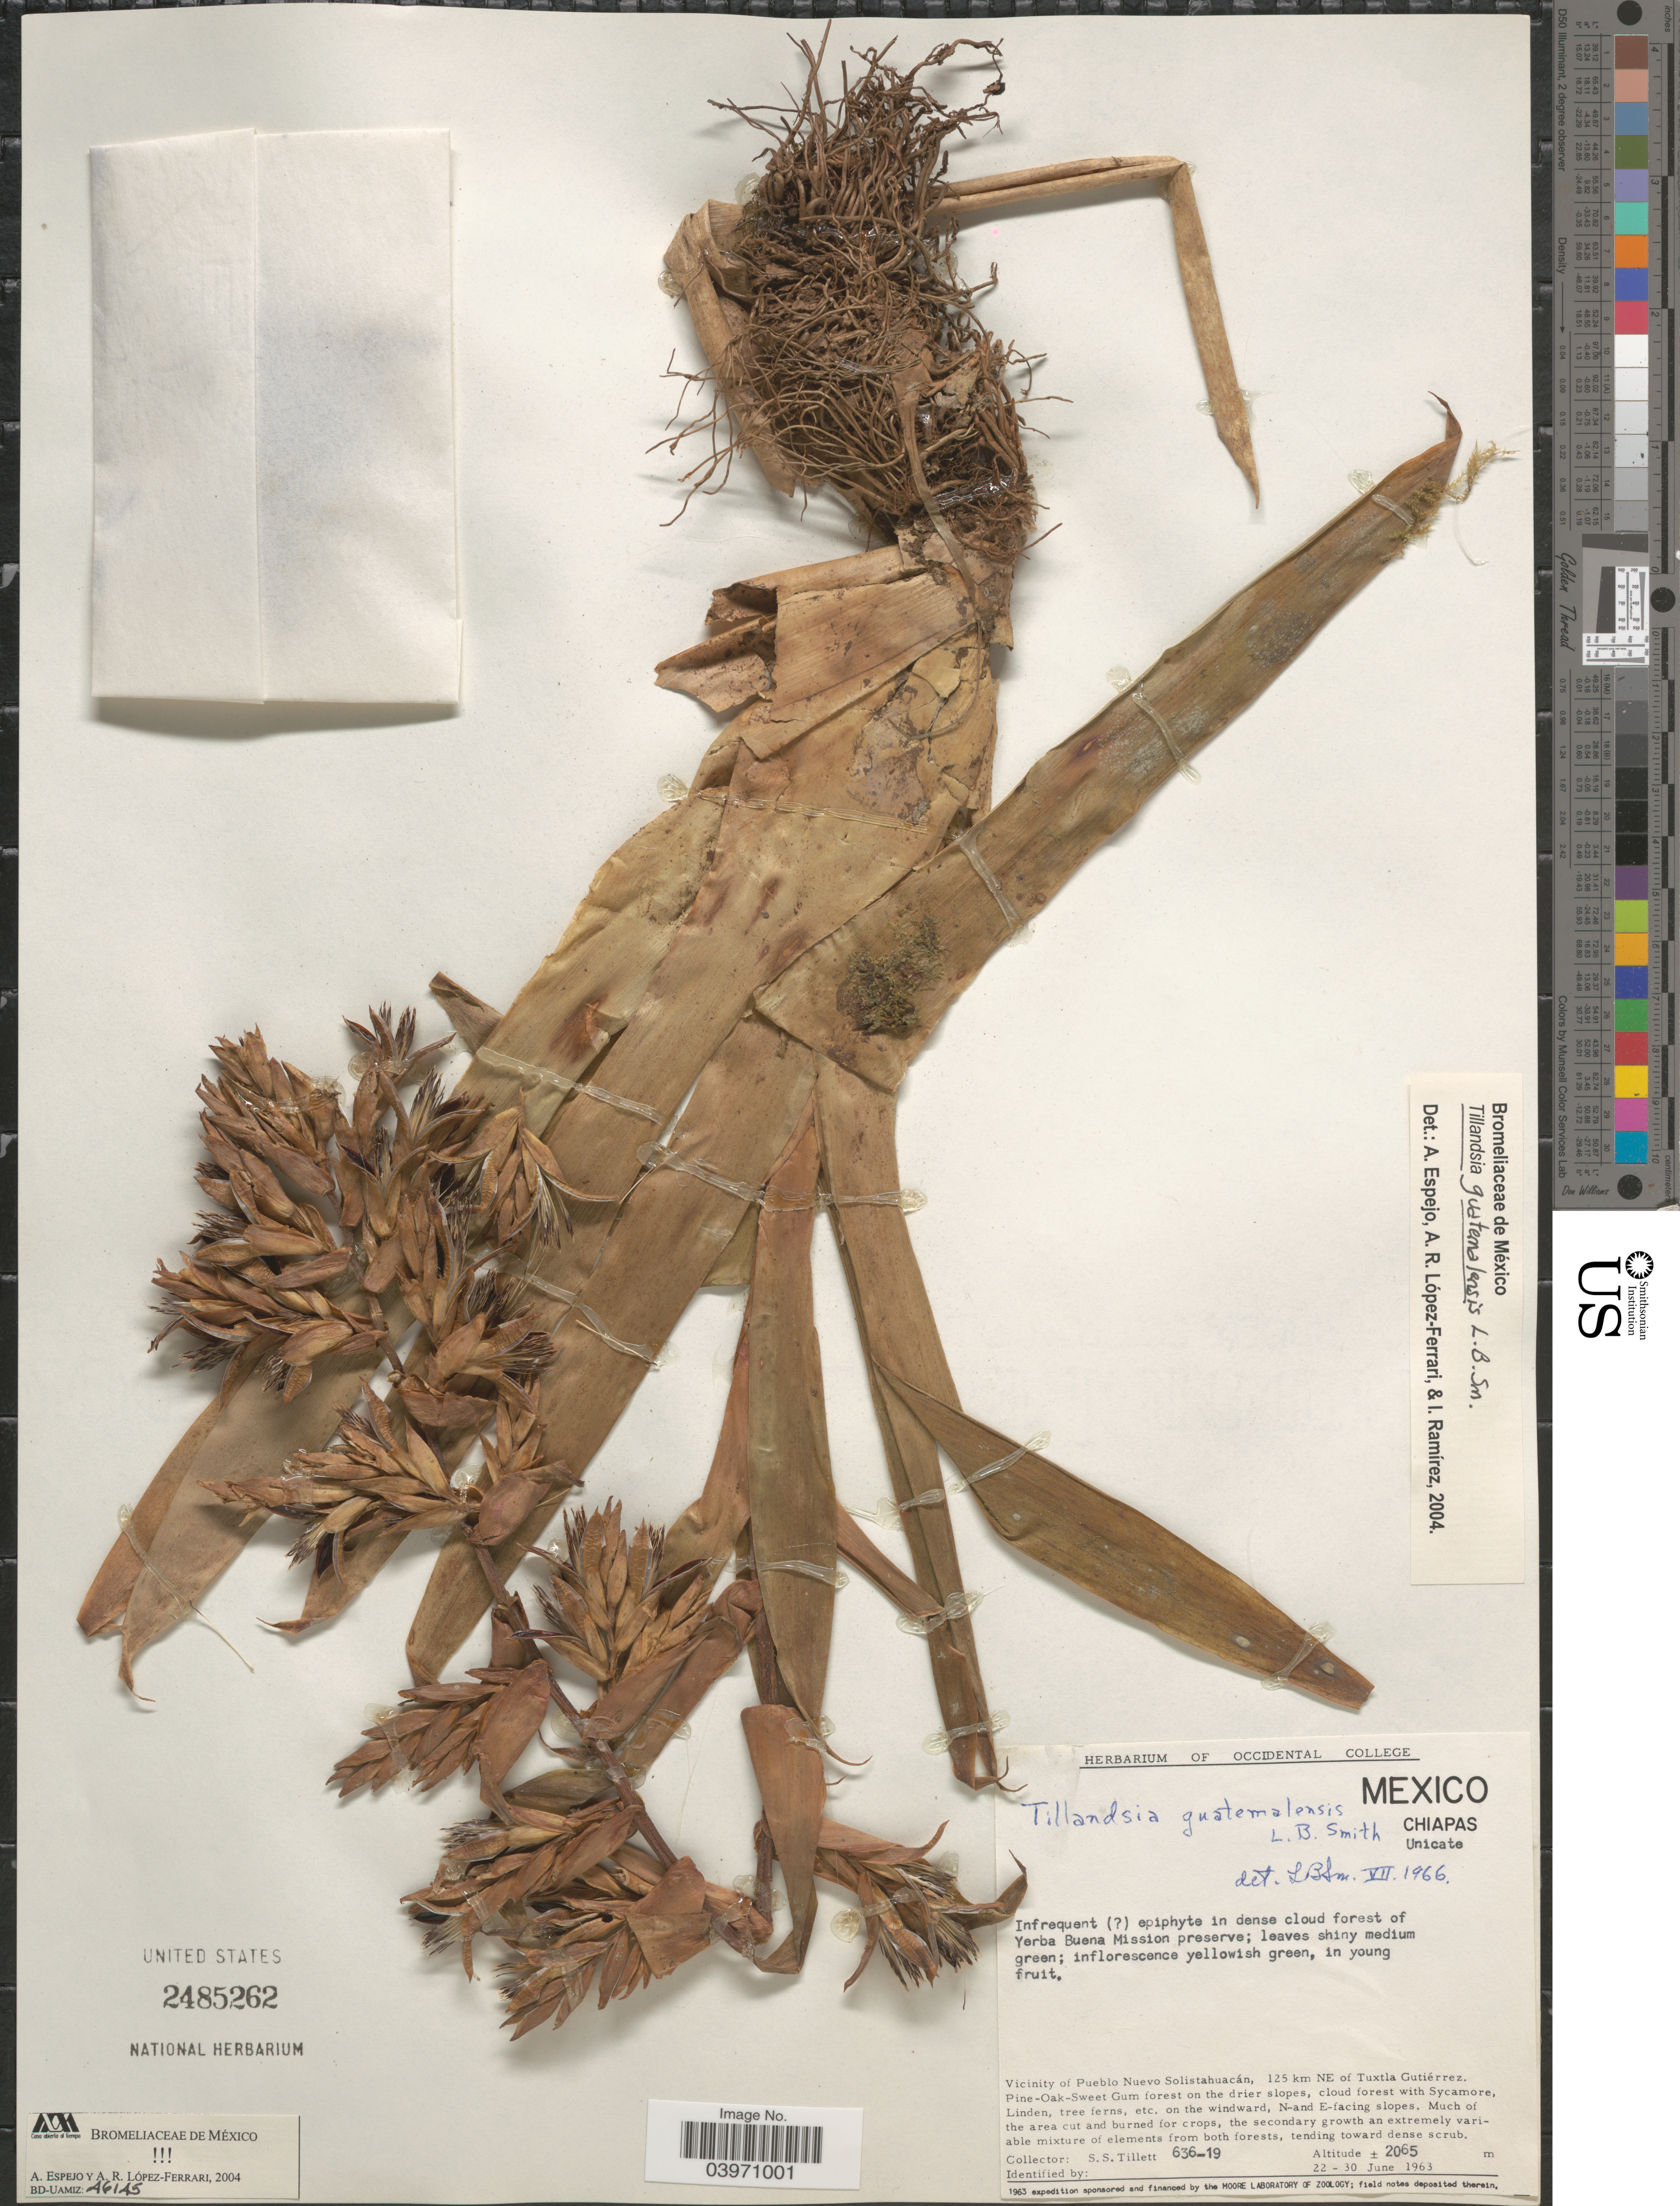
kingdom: Plantae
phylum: Tracheophyta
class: Liliopsida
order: Poales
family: Bromeliaceae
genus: Tillandsia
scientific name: Tillandsia guatemalensis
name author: L.B. Sm.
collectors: S. S. Tillett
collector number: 636-19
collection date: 1963-06-22/1963-06-30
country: Mexico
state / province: Chiapas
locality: Vicinity of Pueblo Nuevo Solistahuacán, 125 km NE of Tuxtla Gutiérrez. N- and E-facing slopes.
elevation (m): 2065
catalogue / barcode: US 2485262